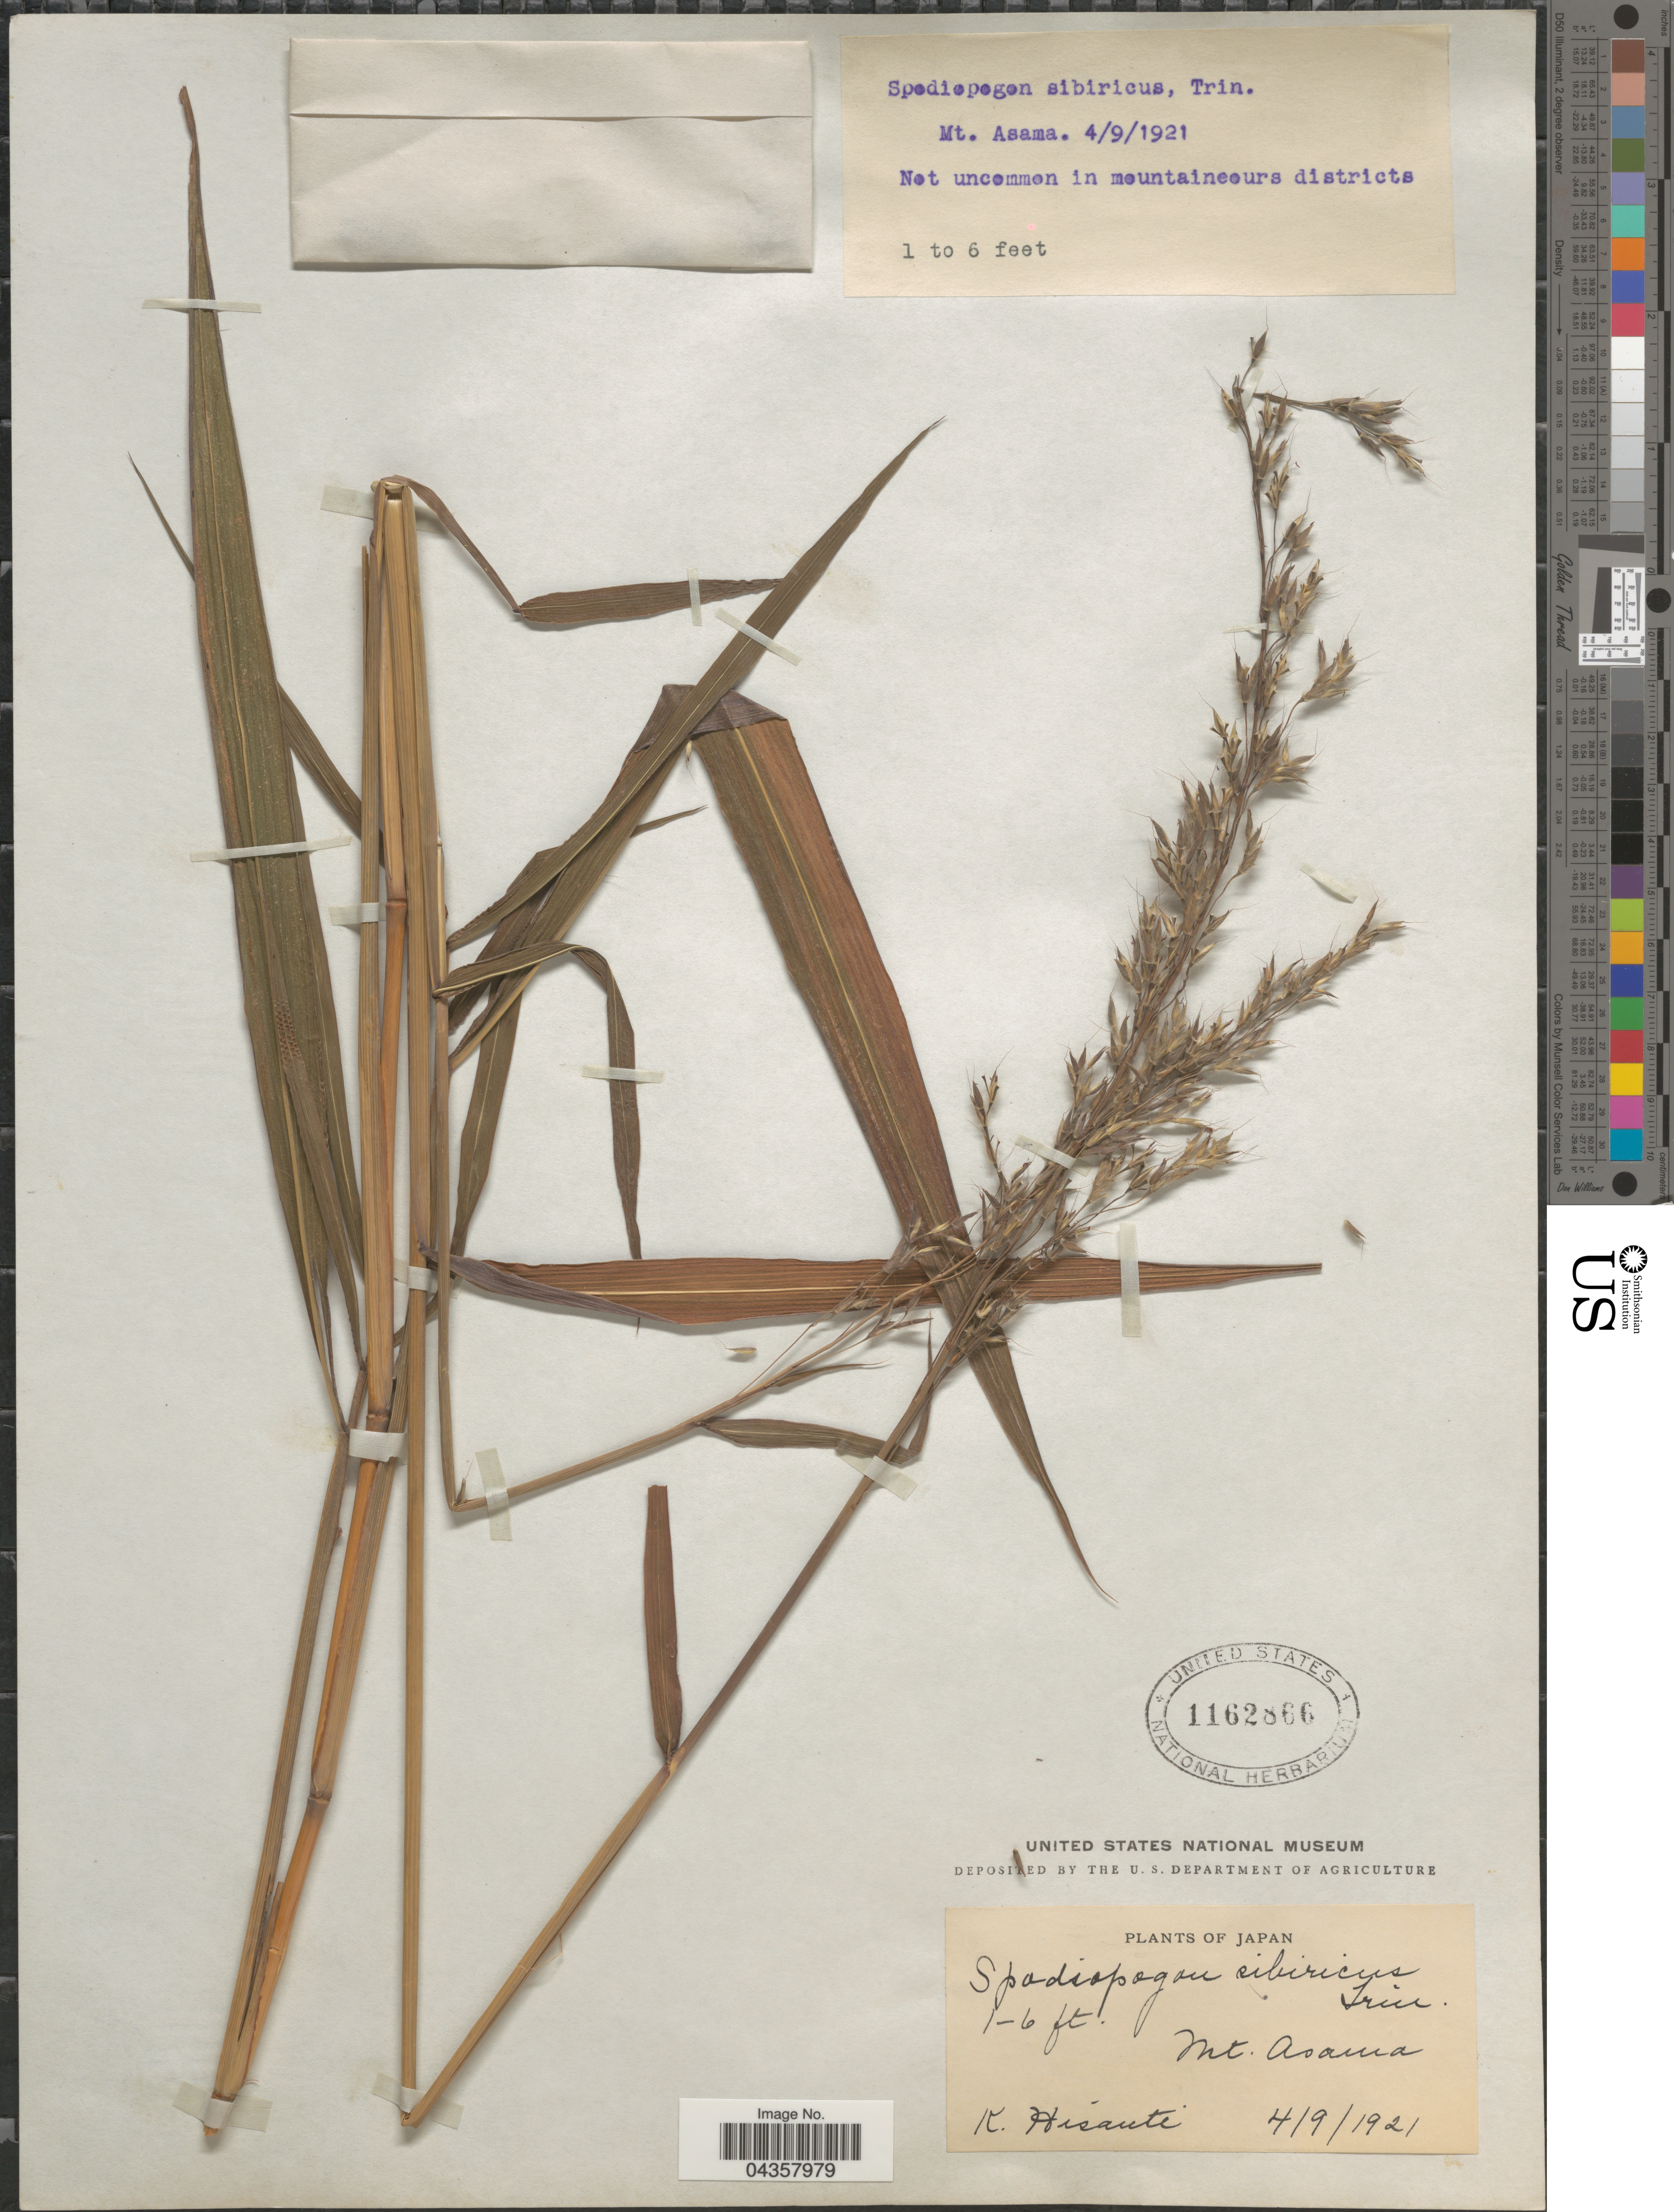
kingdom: Plantae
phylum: Tracheophyta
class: Liliopsida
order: Poales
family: Poaceae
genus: Spodiopogon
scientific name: Spodiopogon sibiricus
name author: Trin.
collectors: K. Hisauti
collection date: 1921-09-04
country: Japan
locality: Mt. Asama.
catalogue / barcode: US 1162866